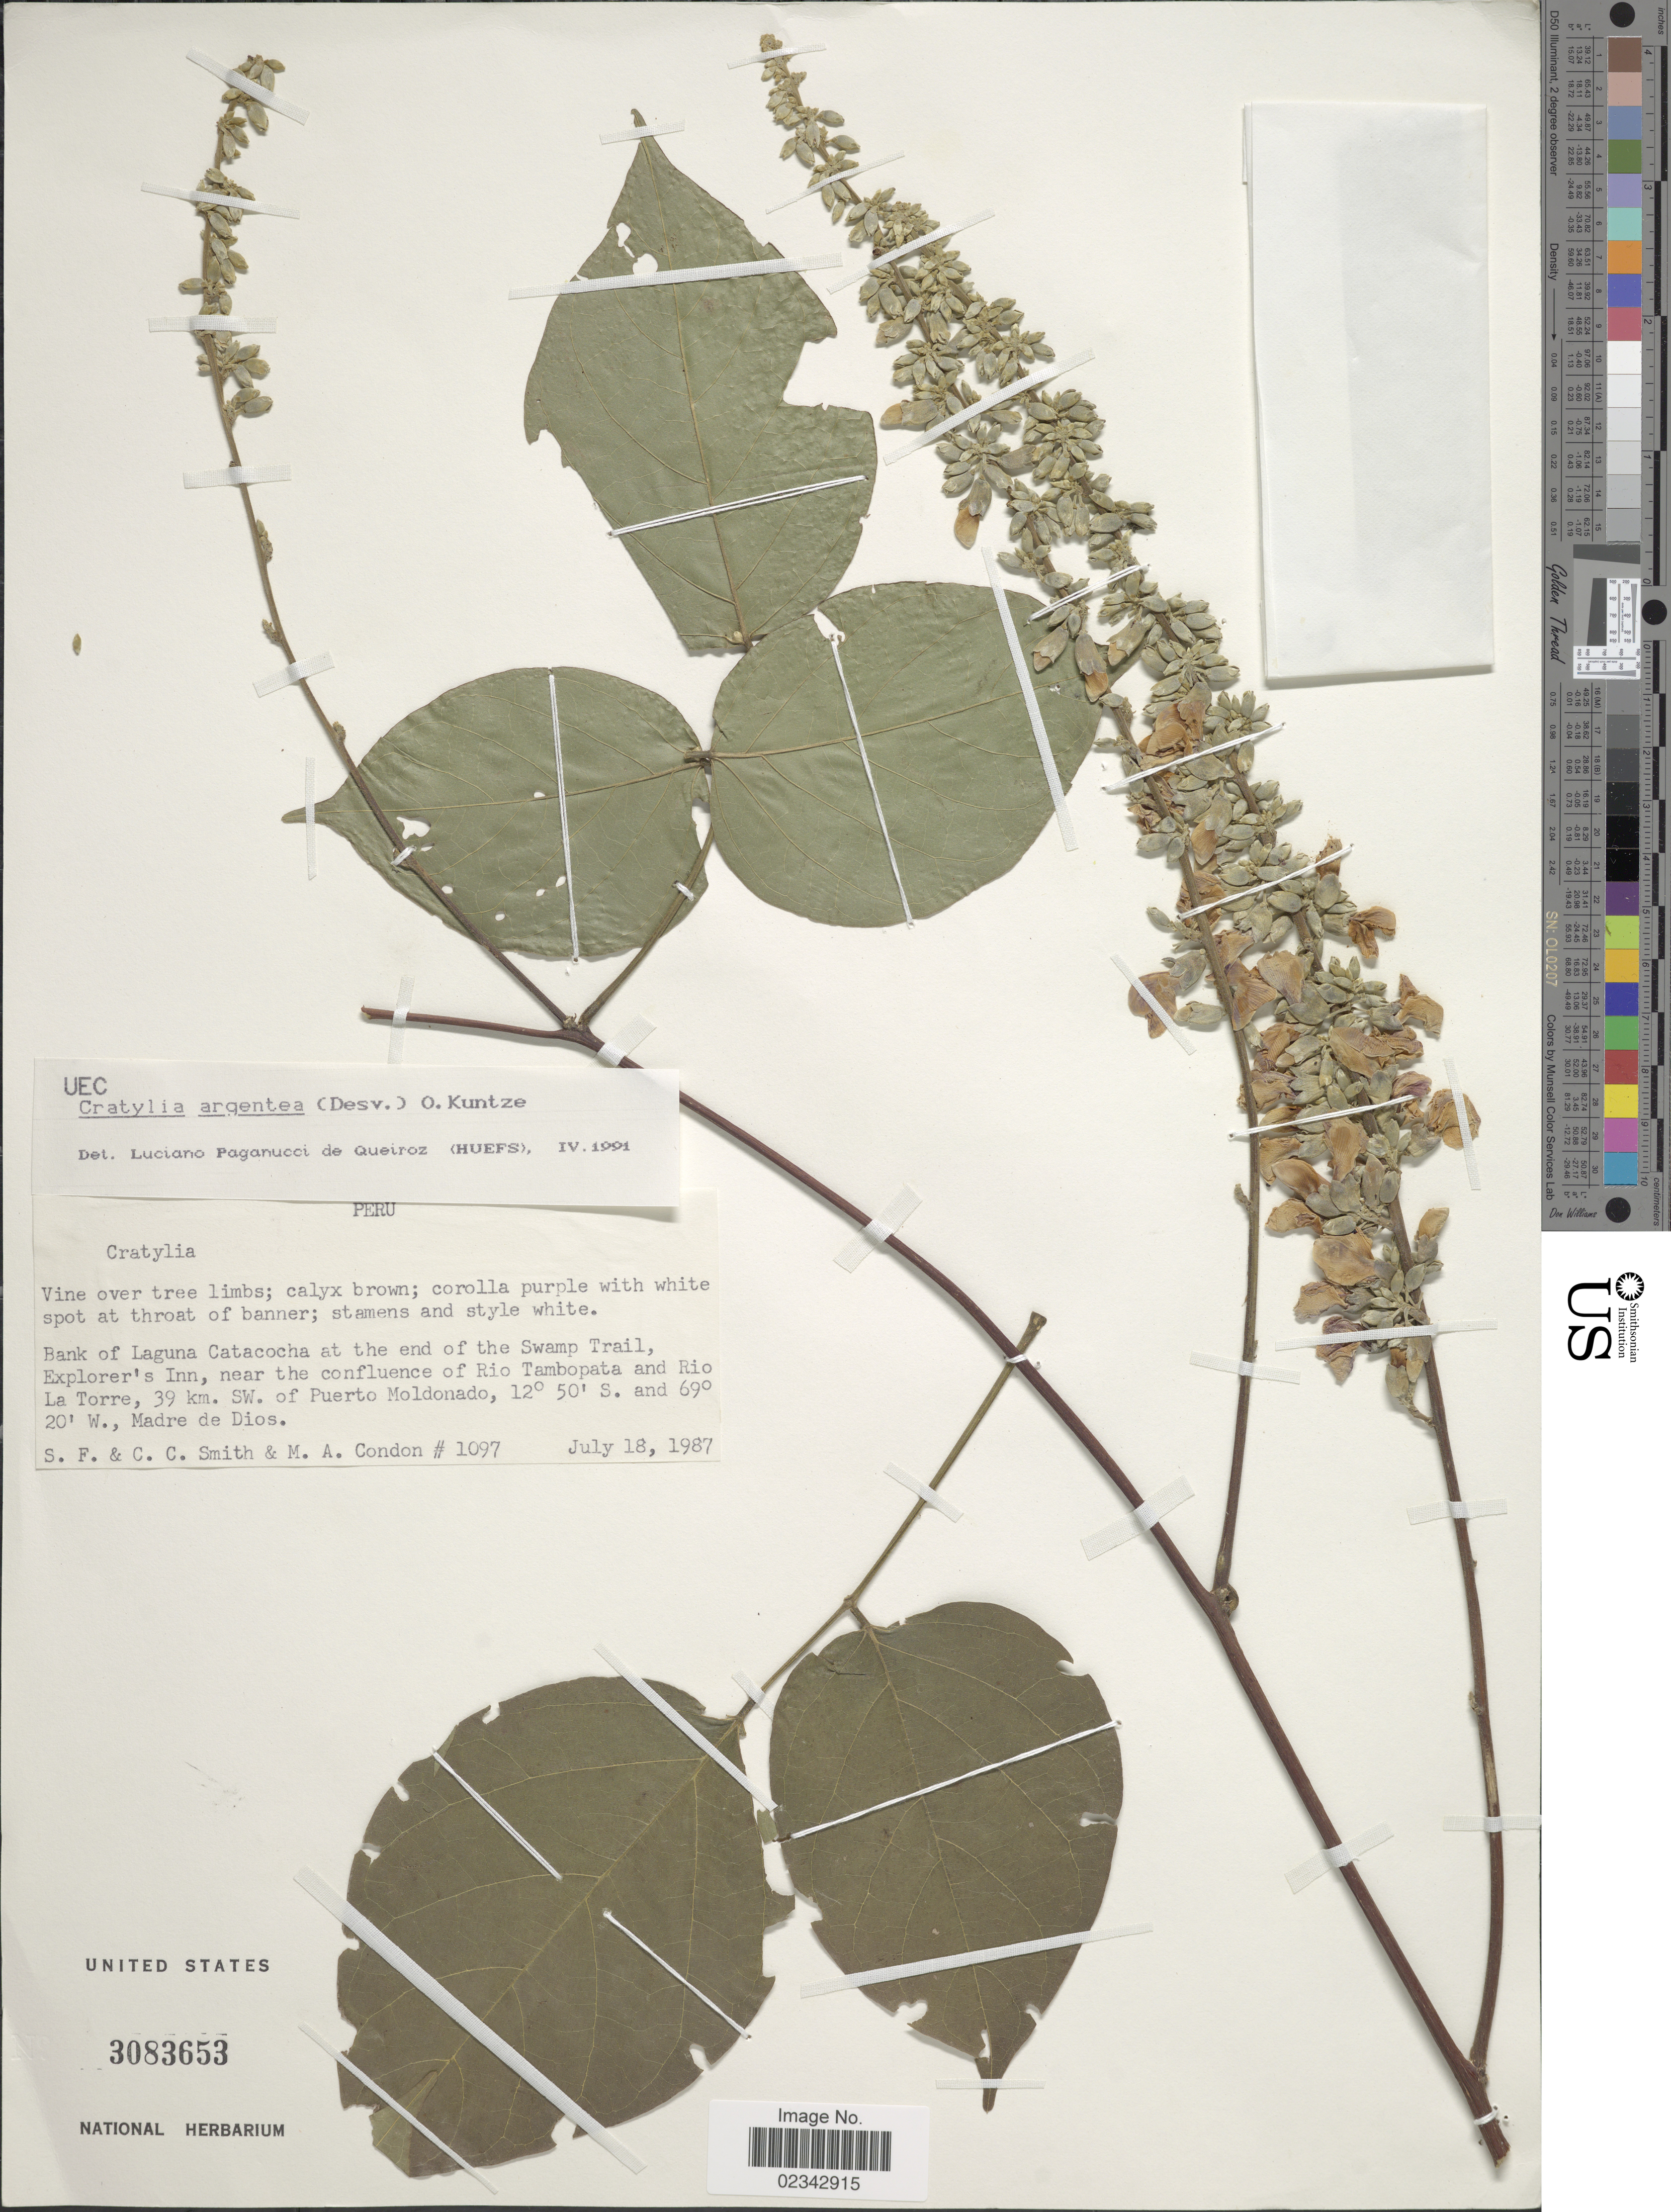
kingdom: Plantae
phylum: Tracheophyta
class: Magnoliopsida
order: Fabales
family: Fabaceae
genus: Cratylia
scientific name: Cratylia argentea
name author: (Desv.) Kuntze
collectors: S.F. Smith, C. C. Smith & M. Condon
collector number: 1097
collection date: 1987-07-18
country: Peru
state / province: Madre de Dios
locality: Bank of Laguna Catacocha at the end of the Swamp Trail, Explorer's Inn, near the confluence of Rio Tambopata and Rio La Torre, 39 km SW of Puerto Moldonado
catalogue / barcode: US 3083653